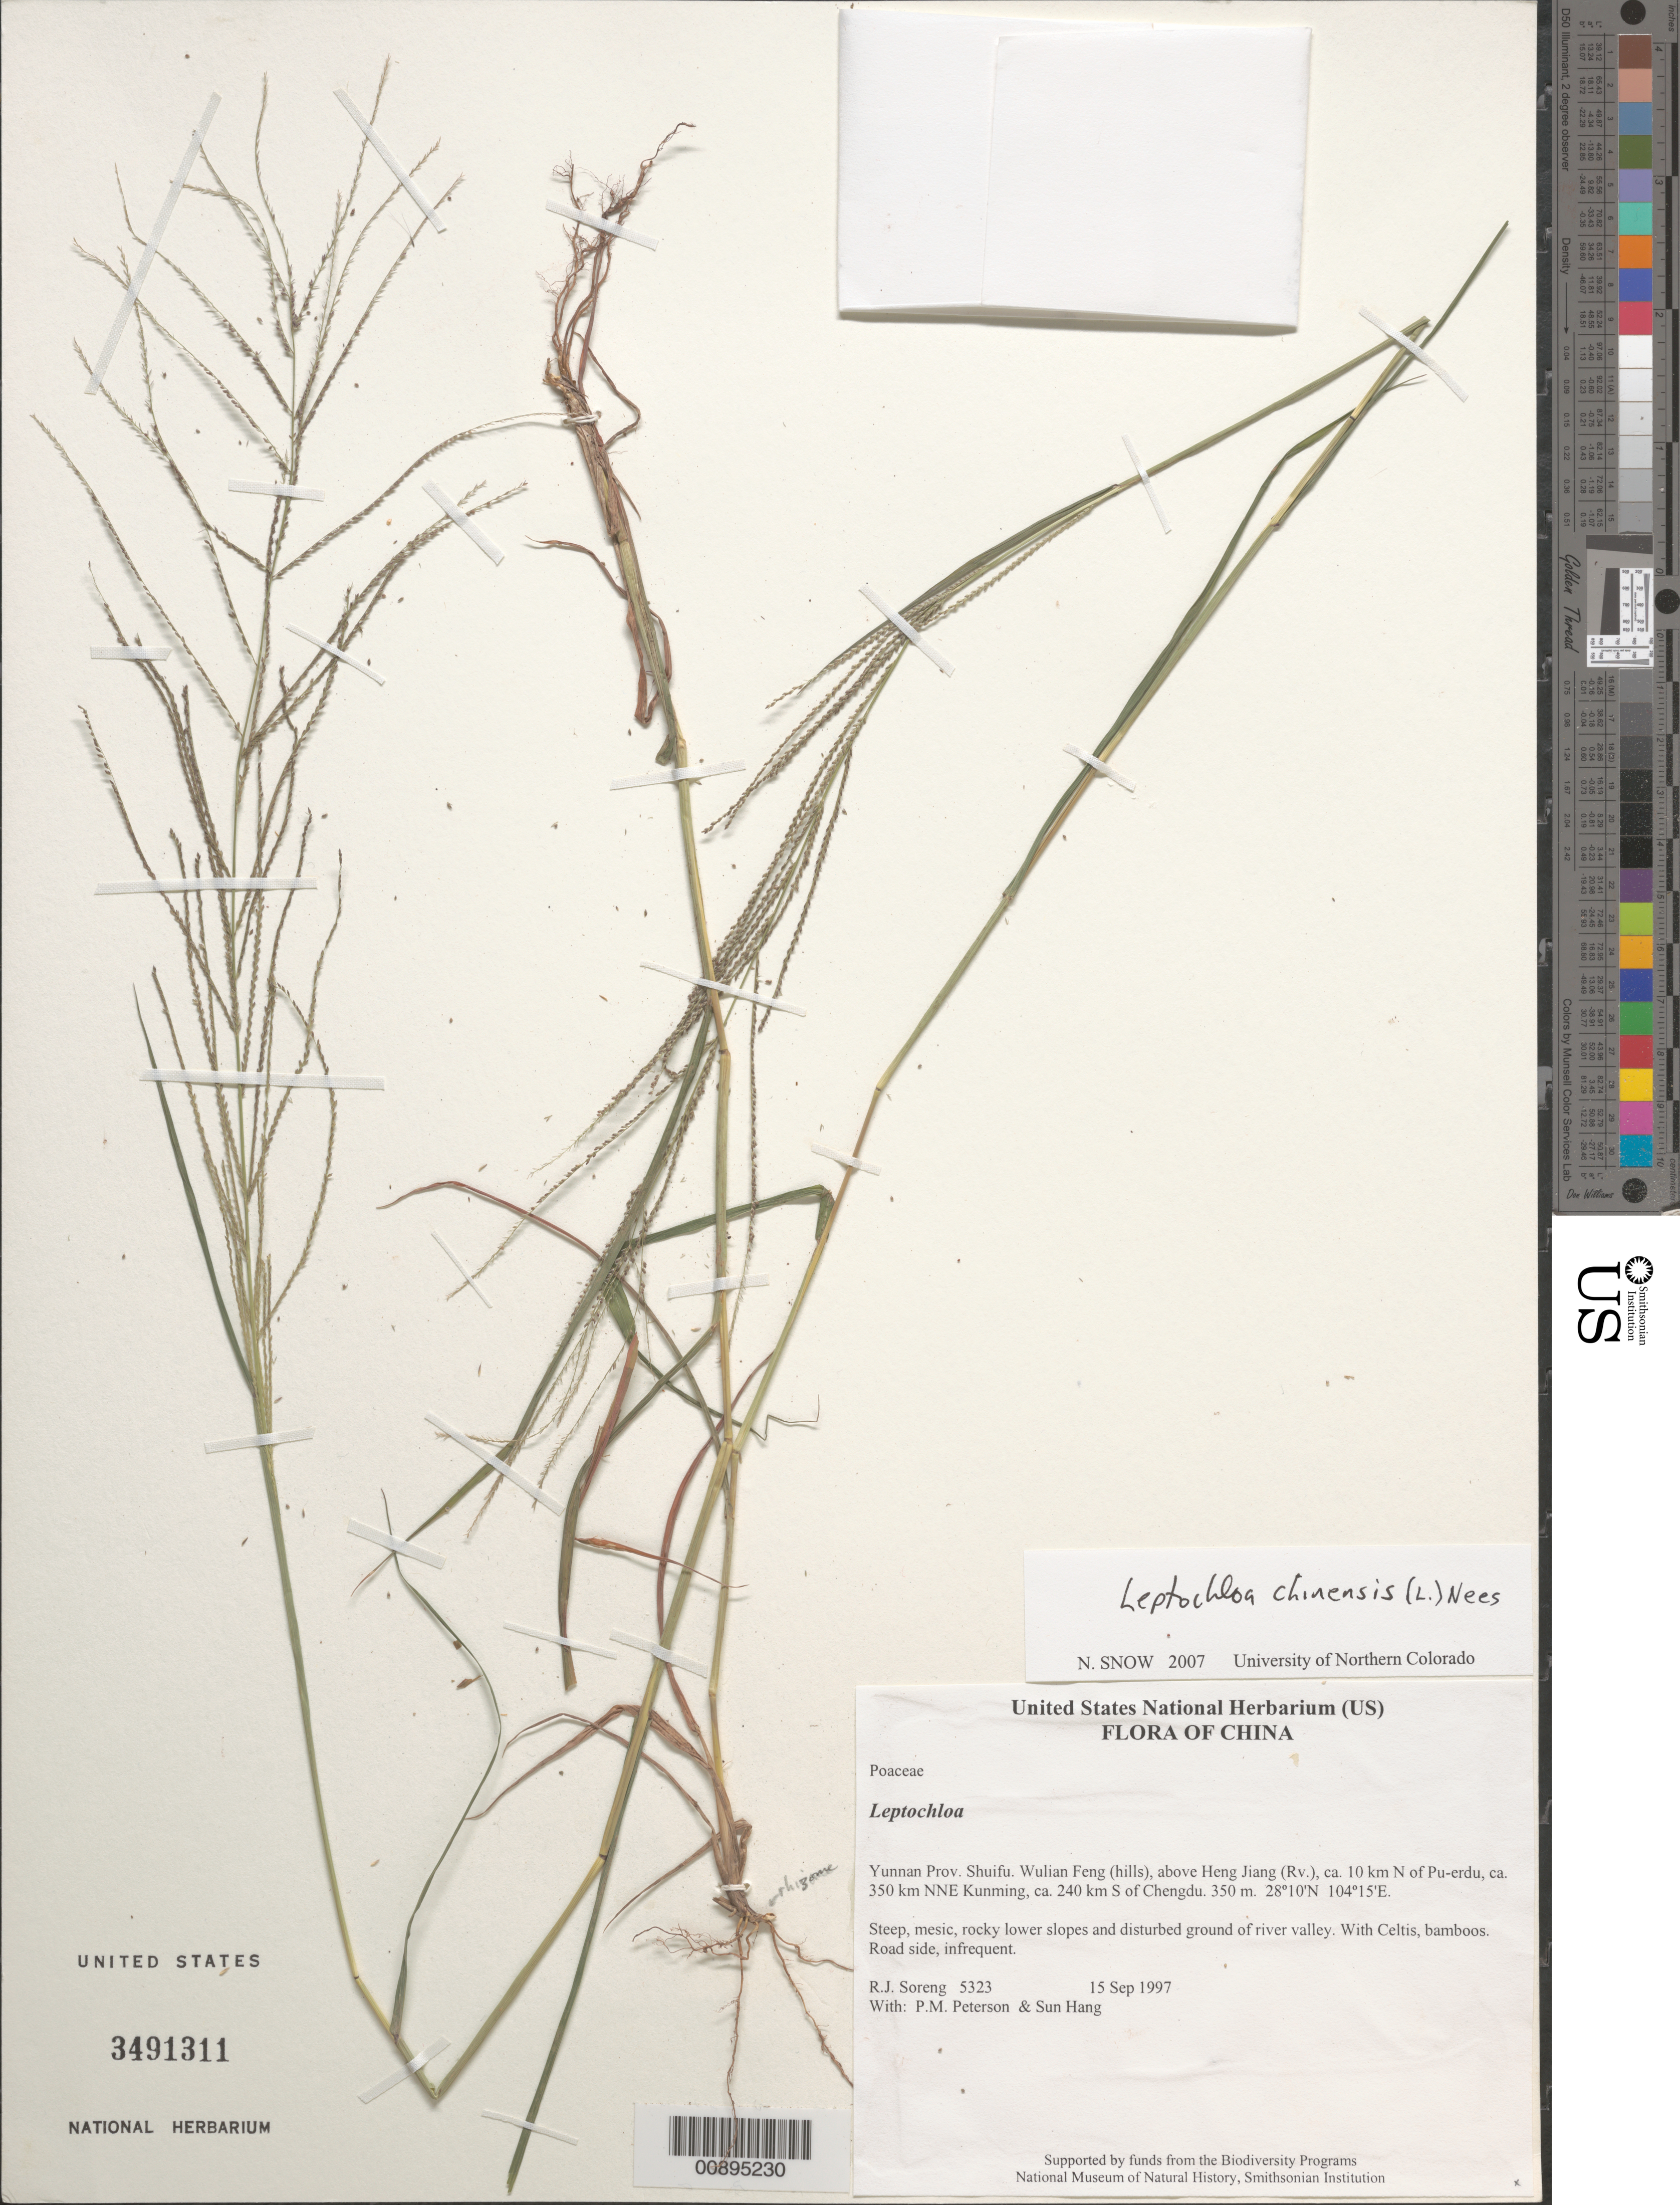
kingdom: Plantae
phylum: Tracheophyta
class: Liliopsida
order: Poales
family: Poaceae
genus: Dinebra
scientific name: Dinebra chinensis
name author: (L.) P.M. Peterson & N. Snow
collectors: R. J. Soreng, P. M. Peterson & Sun Hang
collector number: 5323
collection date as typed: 15 Sep 1997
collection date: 1997-09-15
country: China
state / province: Yunnan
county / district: Shuifu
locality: Wulian Feng (hills), above Heng Jiang (Rv.), ca. 10 km N of Pu-erdu, ca. 350 km NNE Kunming, ca. 240 km S of Chengdu.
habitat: Steep, mesic, rocky lower slopes and disturbed ground of river valley. With Celtis, bamboos.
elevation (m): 350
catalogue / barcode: US 3491311